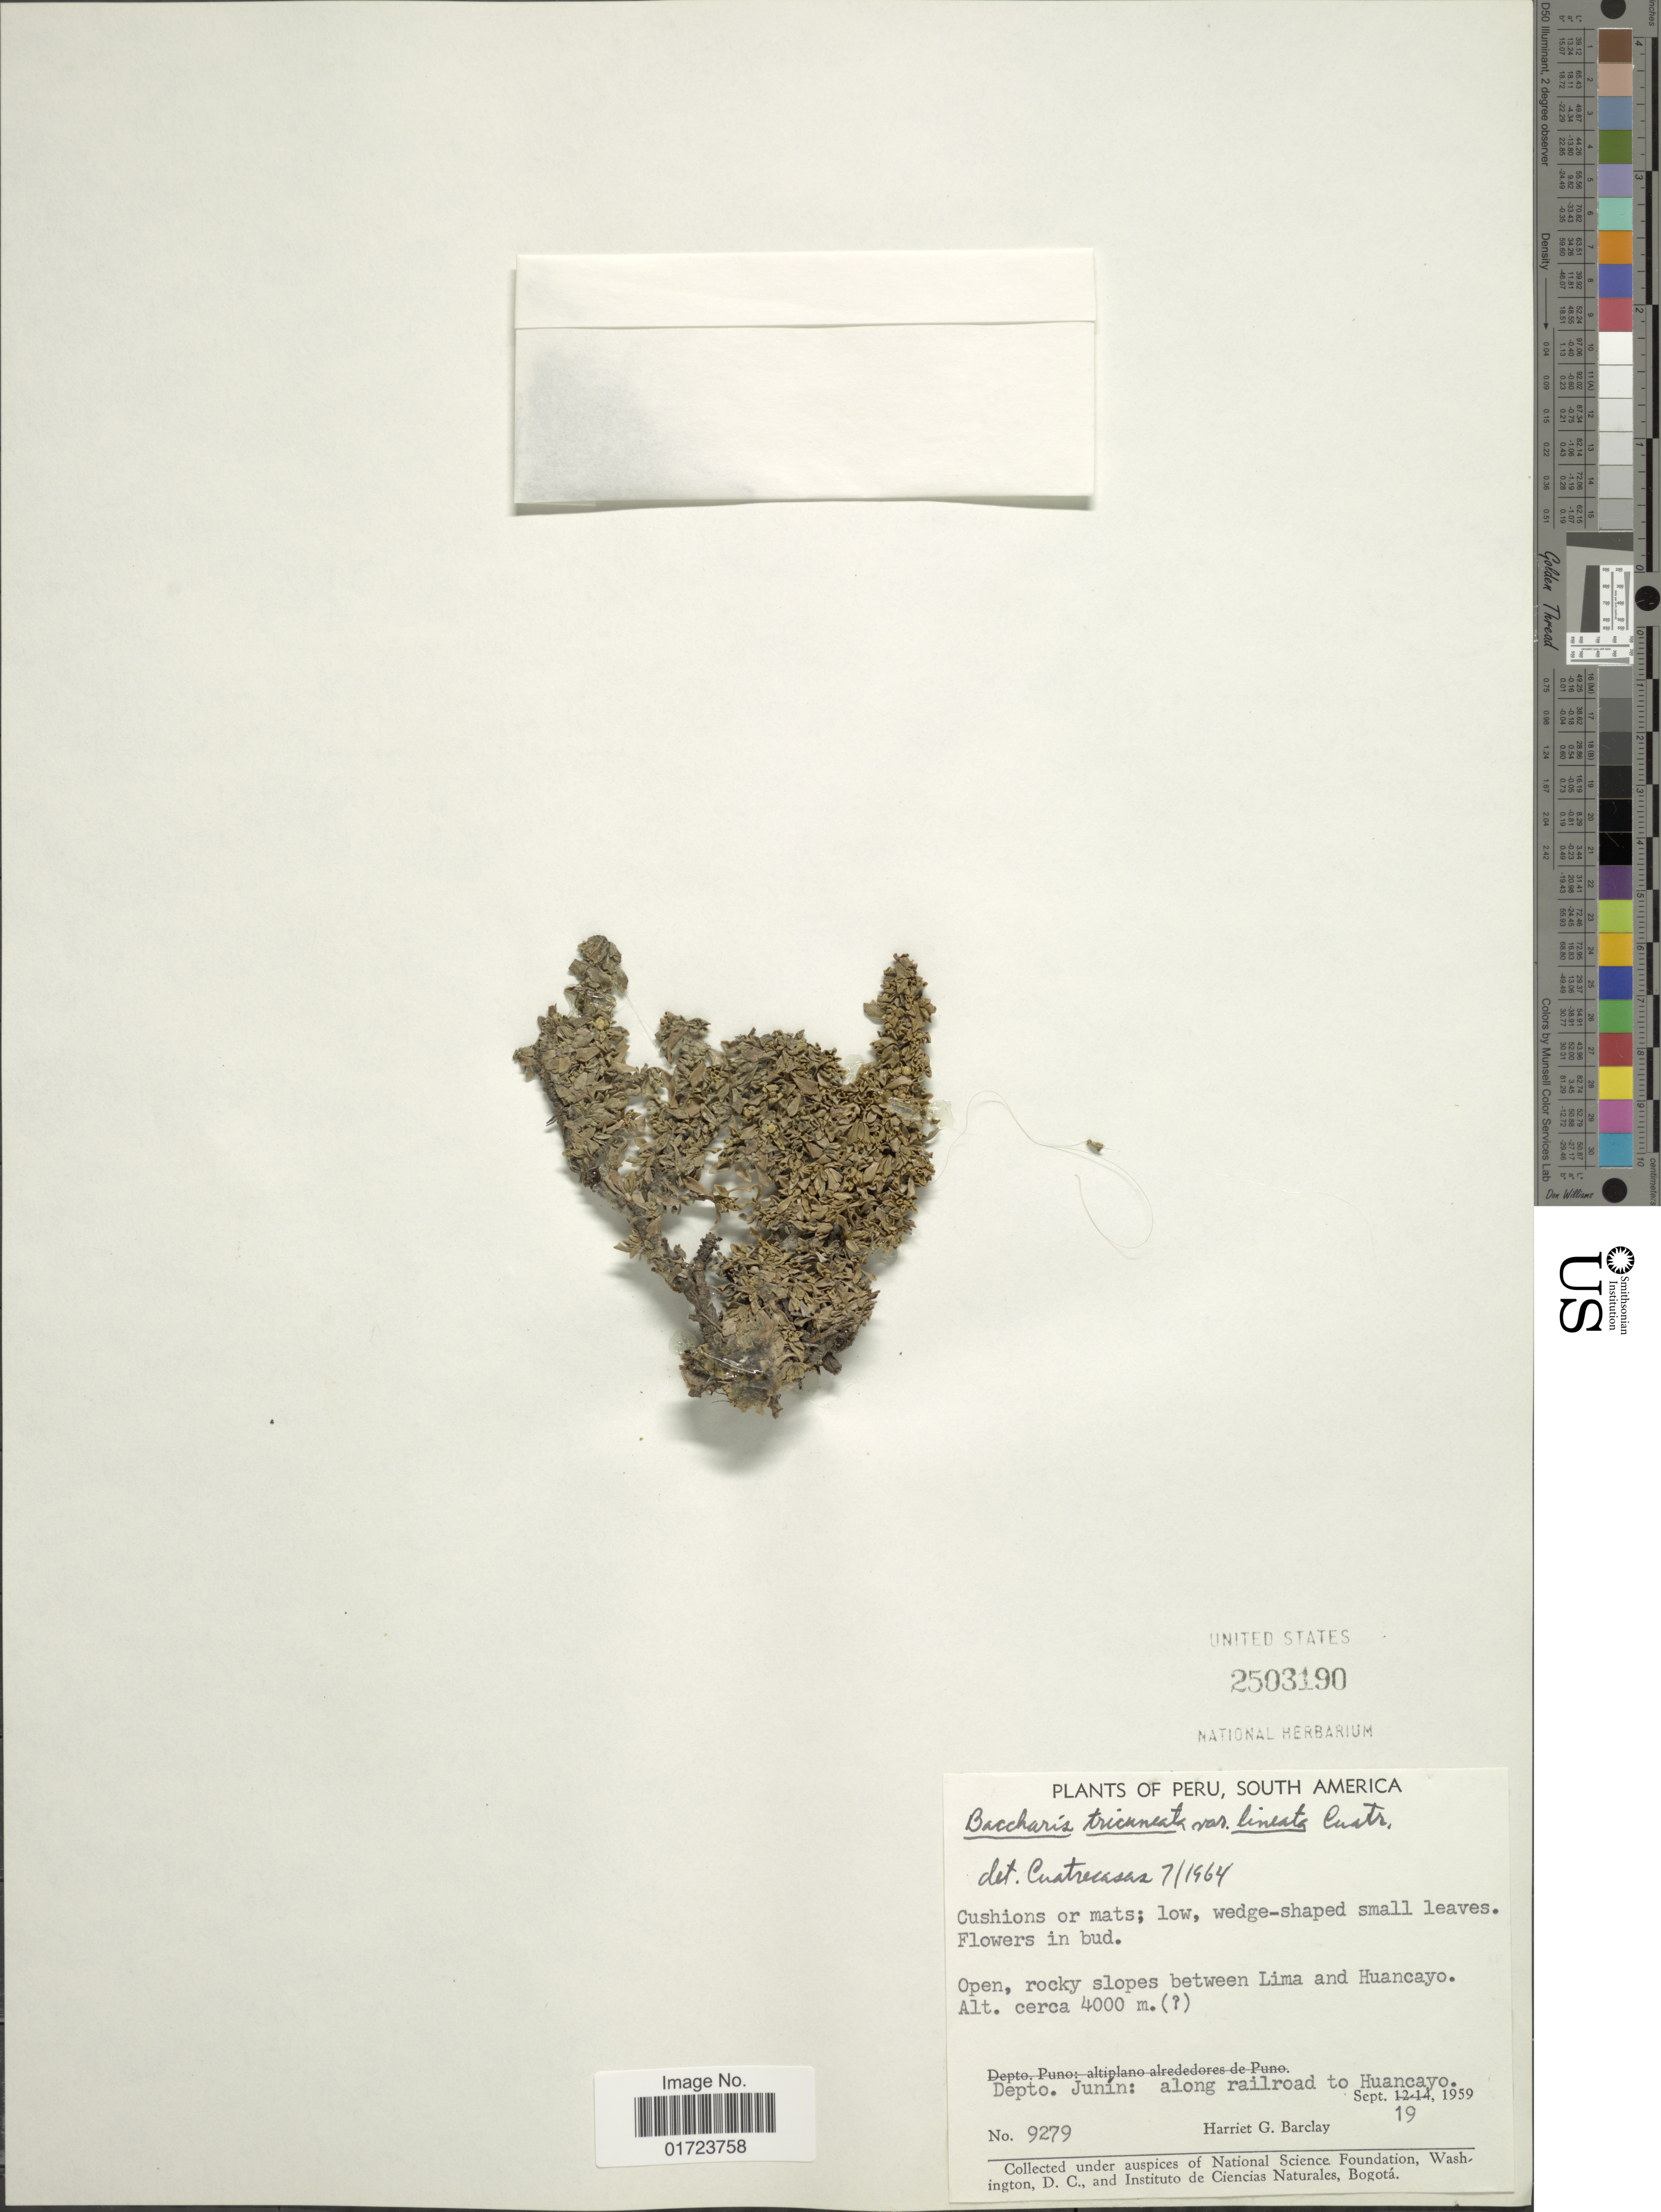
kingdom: Plantae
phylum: Tracheophyta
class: Magnoliopsida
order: Asterales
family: Asteraceae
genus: Baccharis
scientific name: Baccharis tricuneata var. lineata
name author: Cuatrec.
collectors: H. G. Barclay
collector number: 9279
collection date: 1959-09-19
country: Peru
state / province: Junín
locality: Peru, Depto. Junin: along railroad to Huancayo.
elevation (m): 4000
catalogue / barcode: US 2503190